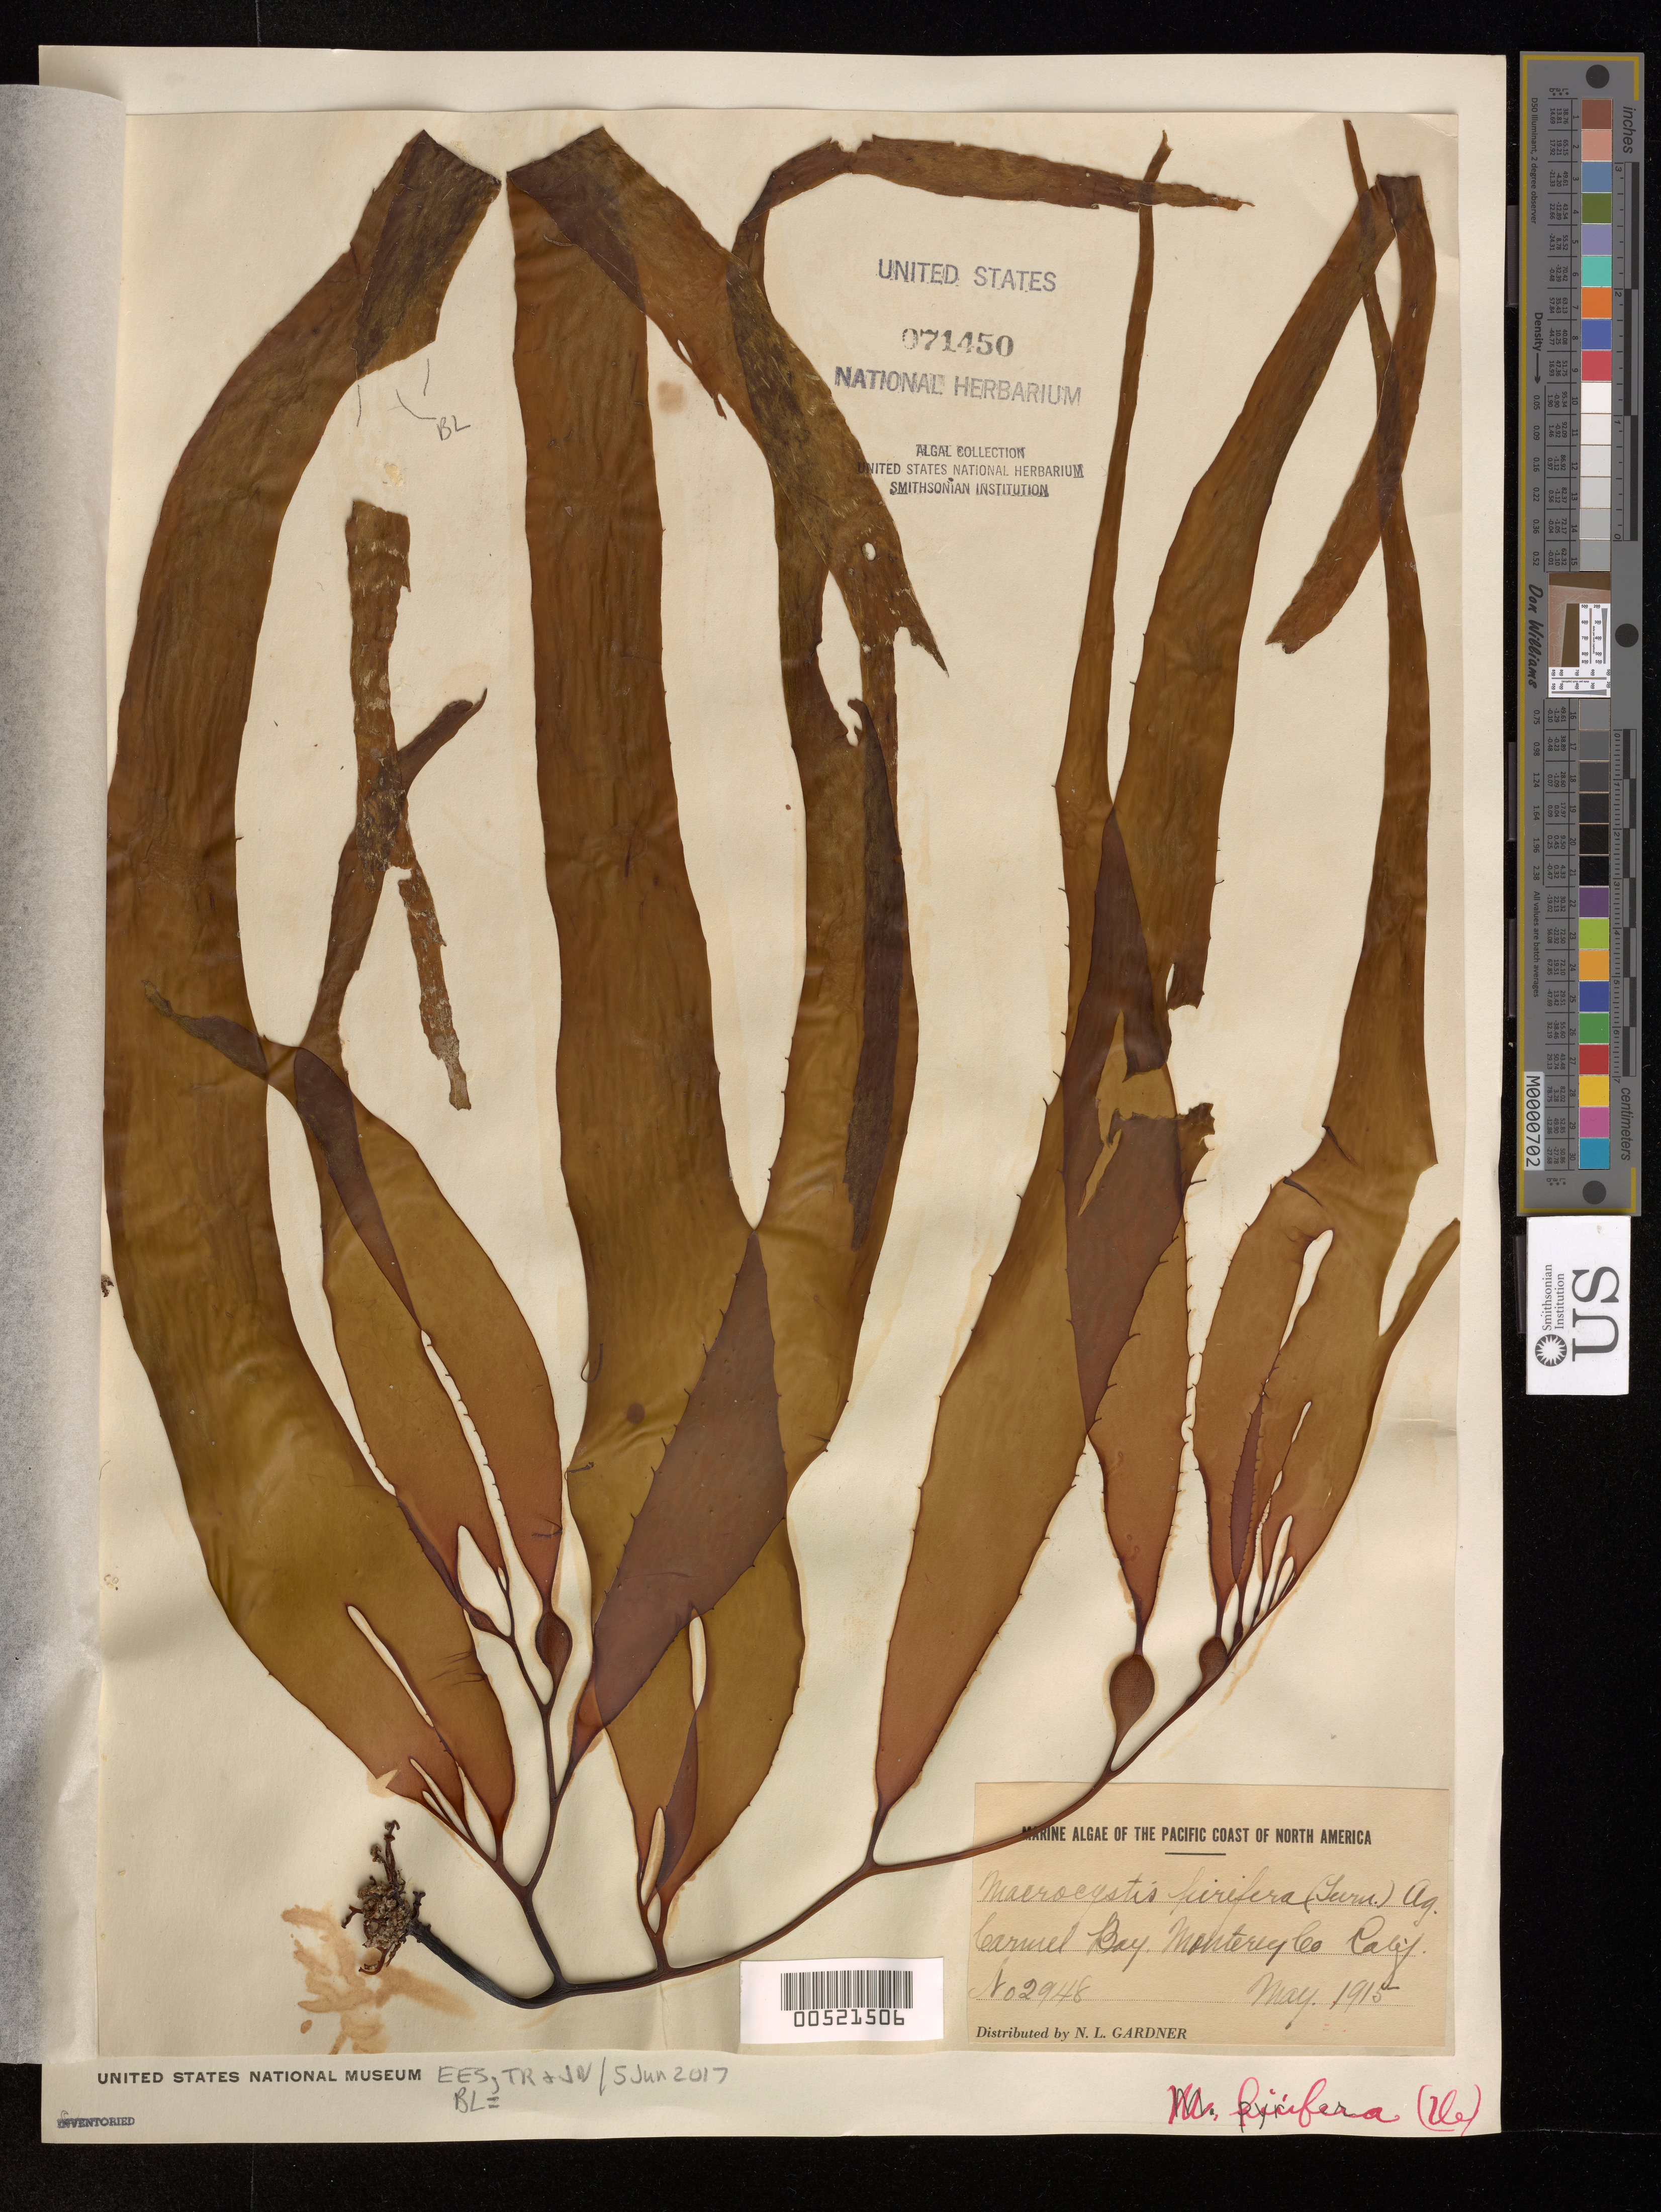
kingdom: Chromista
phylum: Ochrophyta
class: Phaeophyceae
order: Laminariales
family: Laminariaceae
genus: Macrocystis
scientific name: Macrocystis pyrifera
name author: (L.) C. Agardh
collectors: N. Gardner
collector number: NLG 2948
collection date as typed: May 1915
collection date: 1915-05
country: United States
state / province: California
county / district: Monterey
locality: Carmel Bay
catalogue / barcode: US 71450